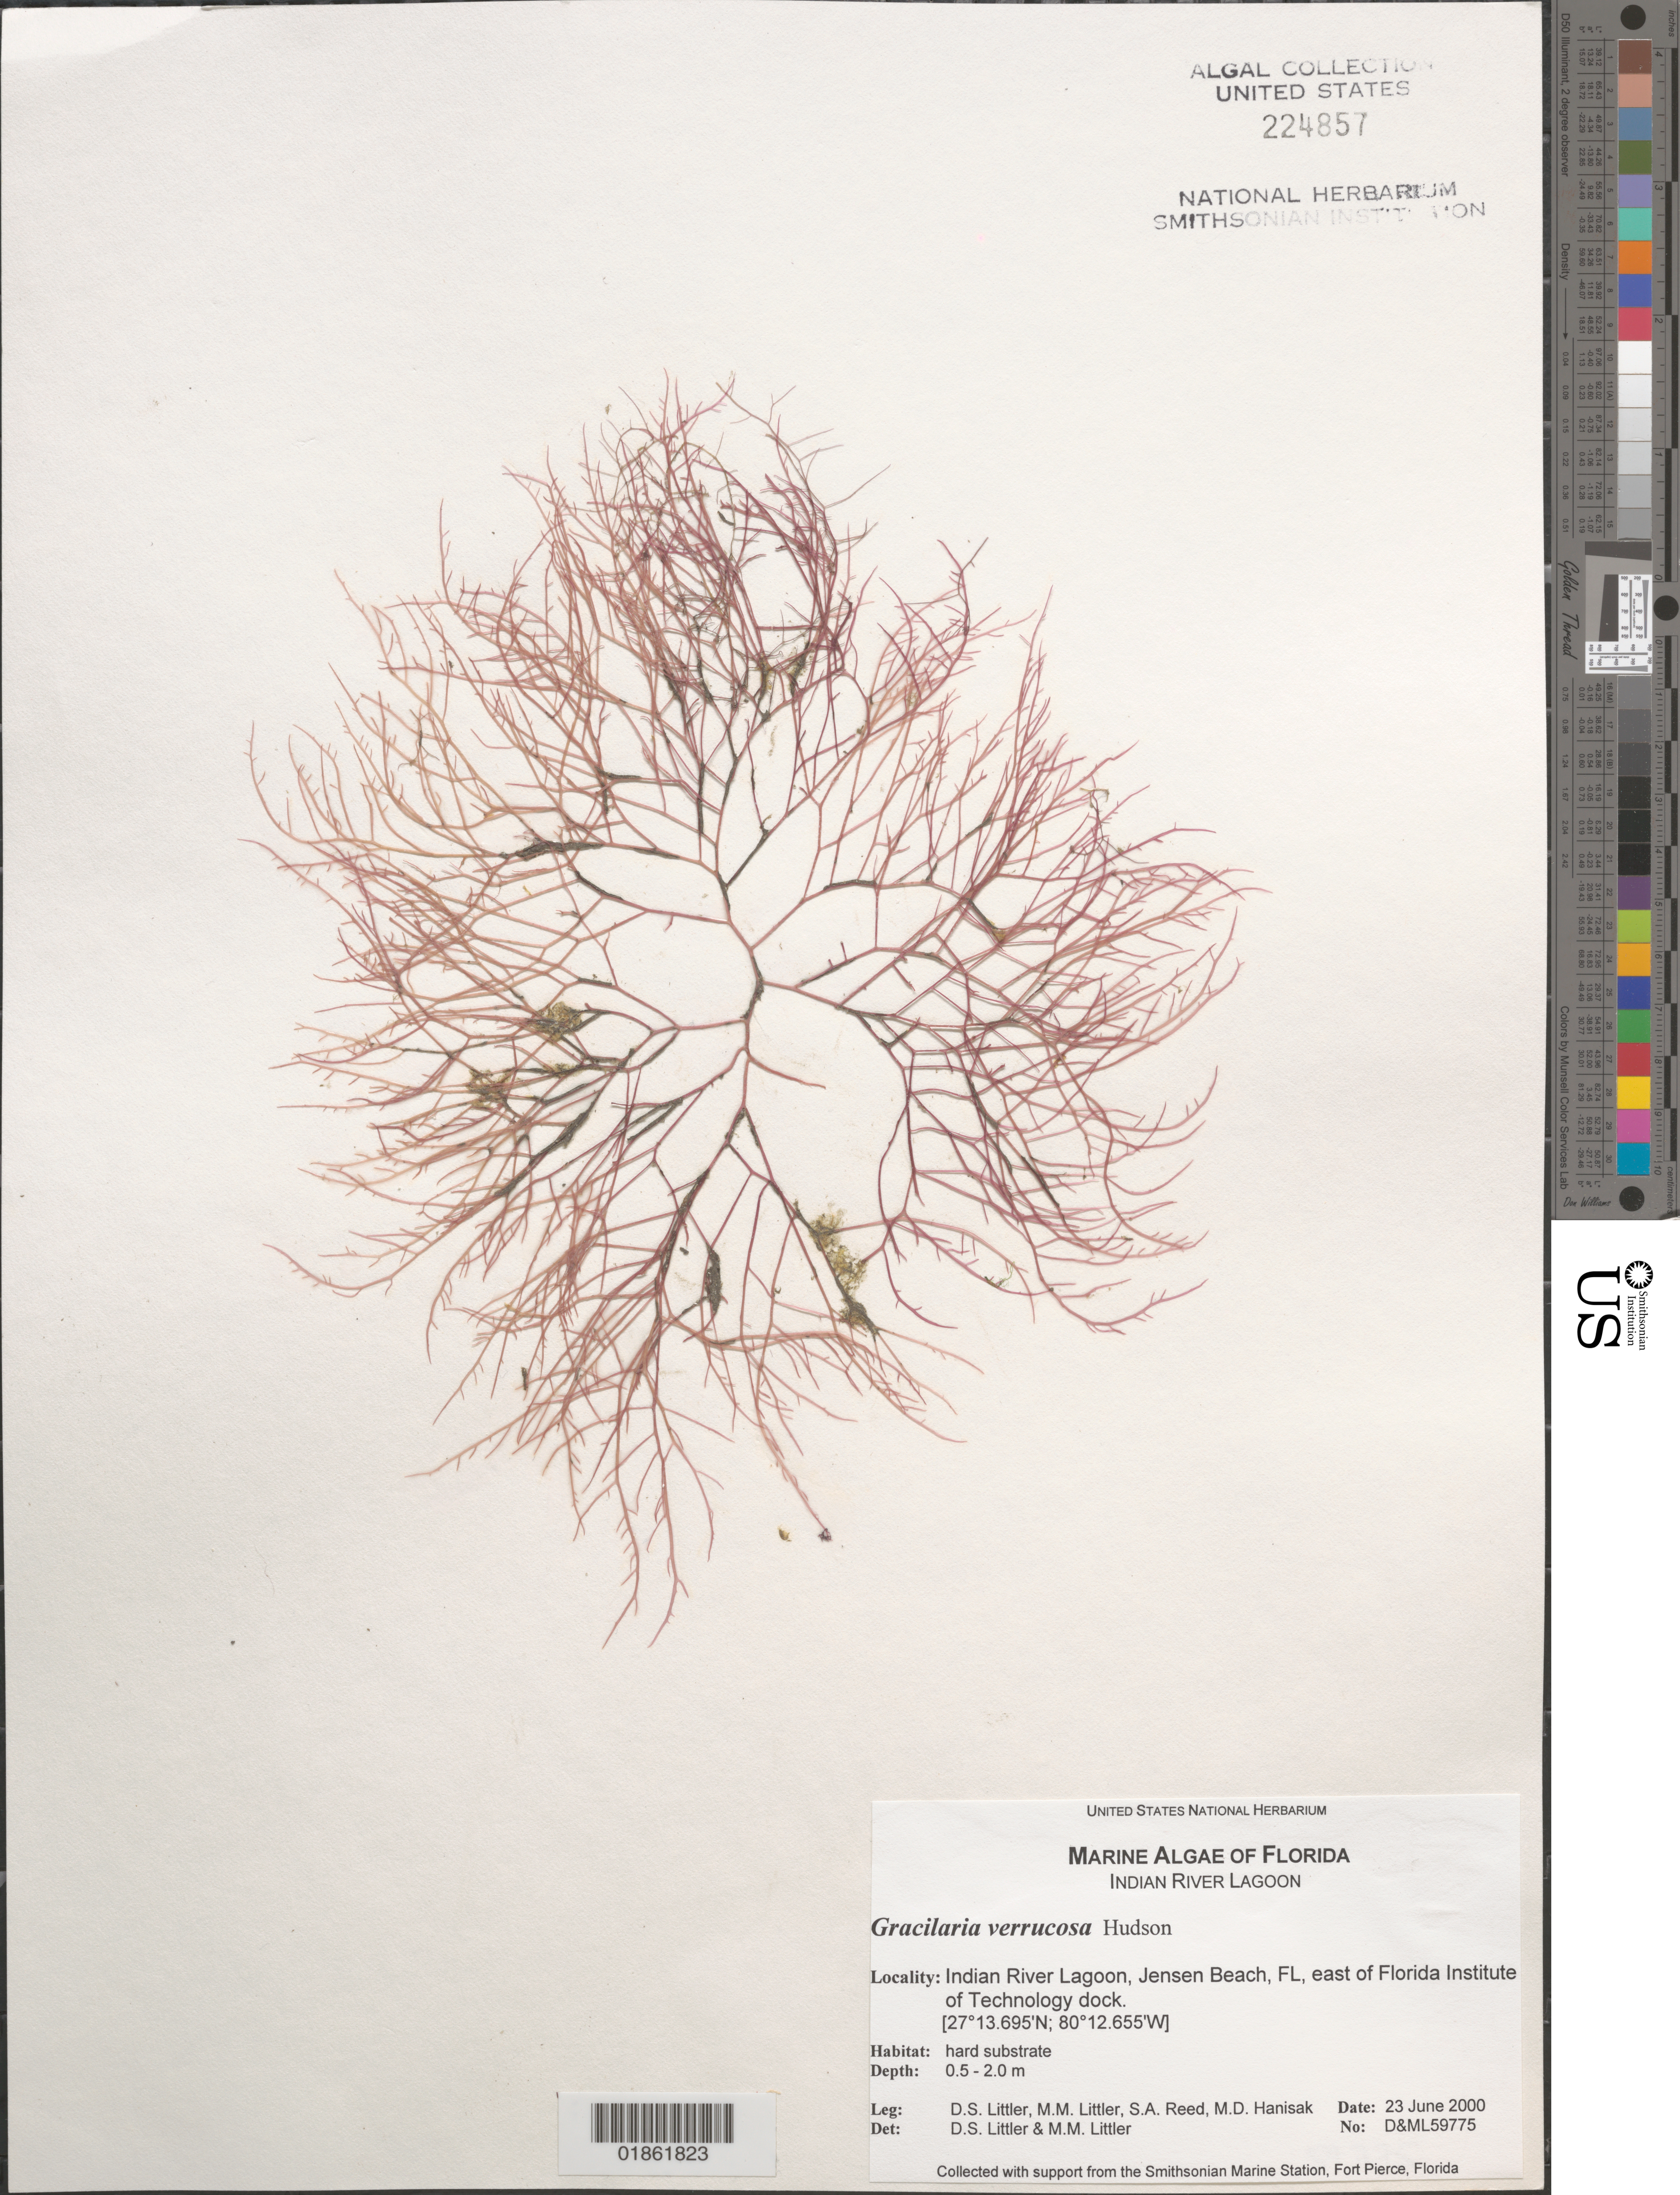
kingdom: Plantae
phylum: Rhodophyta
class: Florideophyceae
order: Gracilariales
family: Gracilariaceae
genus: Gracilariopsis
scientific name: Gracilariopsis longissima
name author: (S.G. Gmel.) Steentoft et al.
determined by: Algae name updating Project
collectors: D. S. Littler & M. M. Littler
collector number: D&ML 59775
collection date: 2000-06-23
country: United States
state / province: Florida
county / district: Saint Lucie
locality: Jensen Beach. S of city. Florida Institute of Technology, dock remains. Indian River Lagoon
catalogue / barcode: US 224857